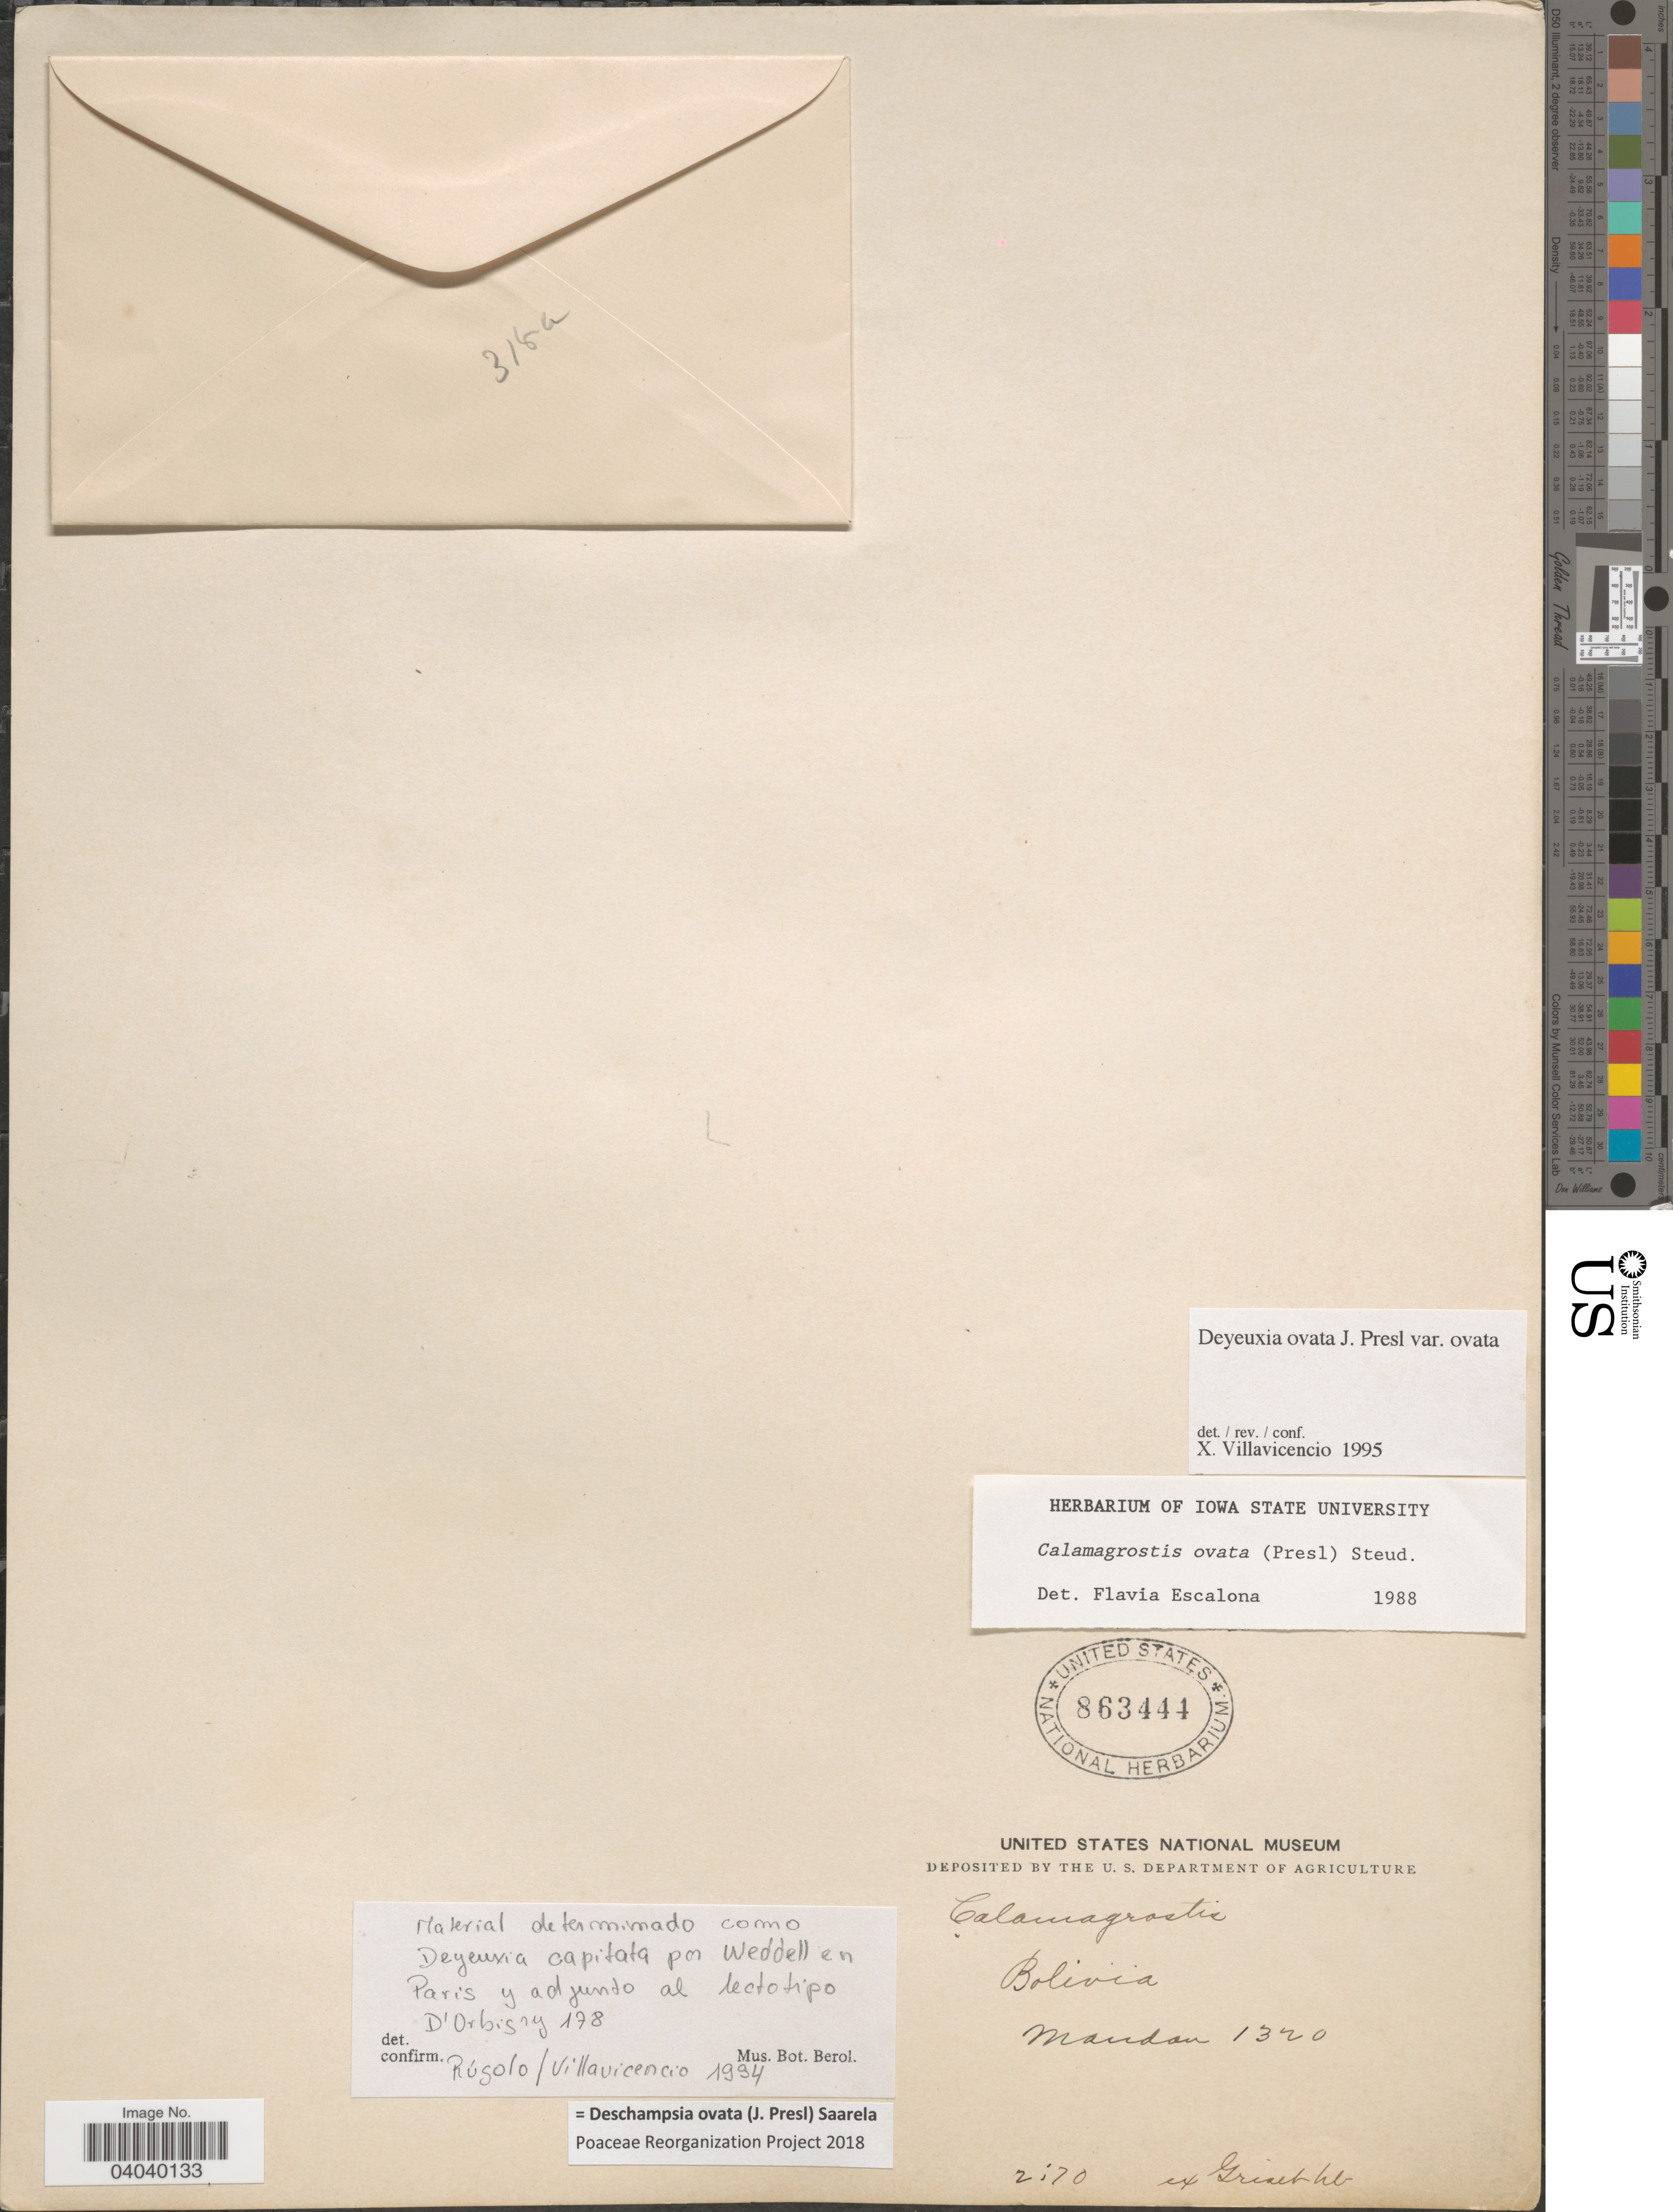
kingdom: Plantae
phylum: Tracheophyta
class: Liliopsida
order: Poales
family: Poaceae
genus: Deschampsia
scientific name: Deschampsia ovata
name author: (J. Presl) Saarela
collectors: Mandon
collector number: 1320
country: Bolivia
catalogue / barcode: US 863444